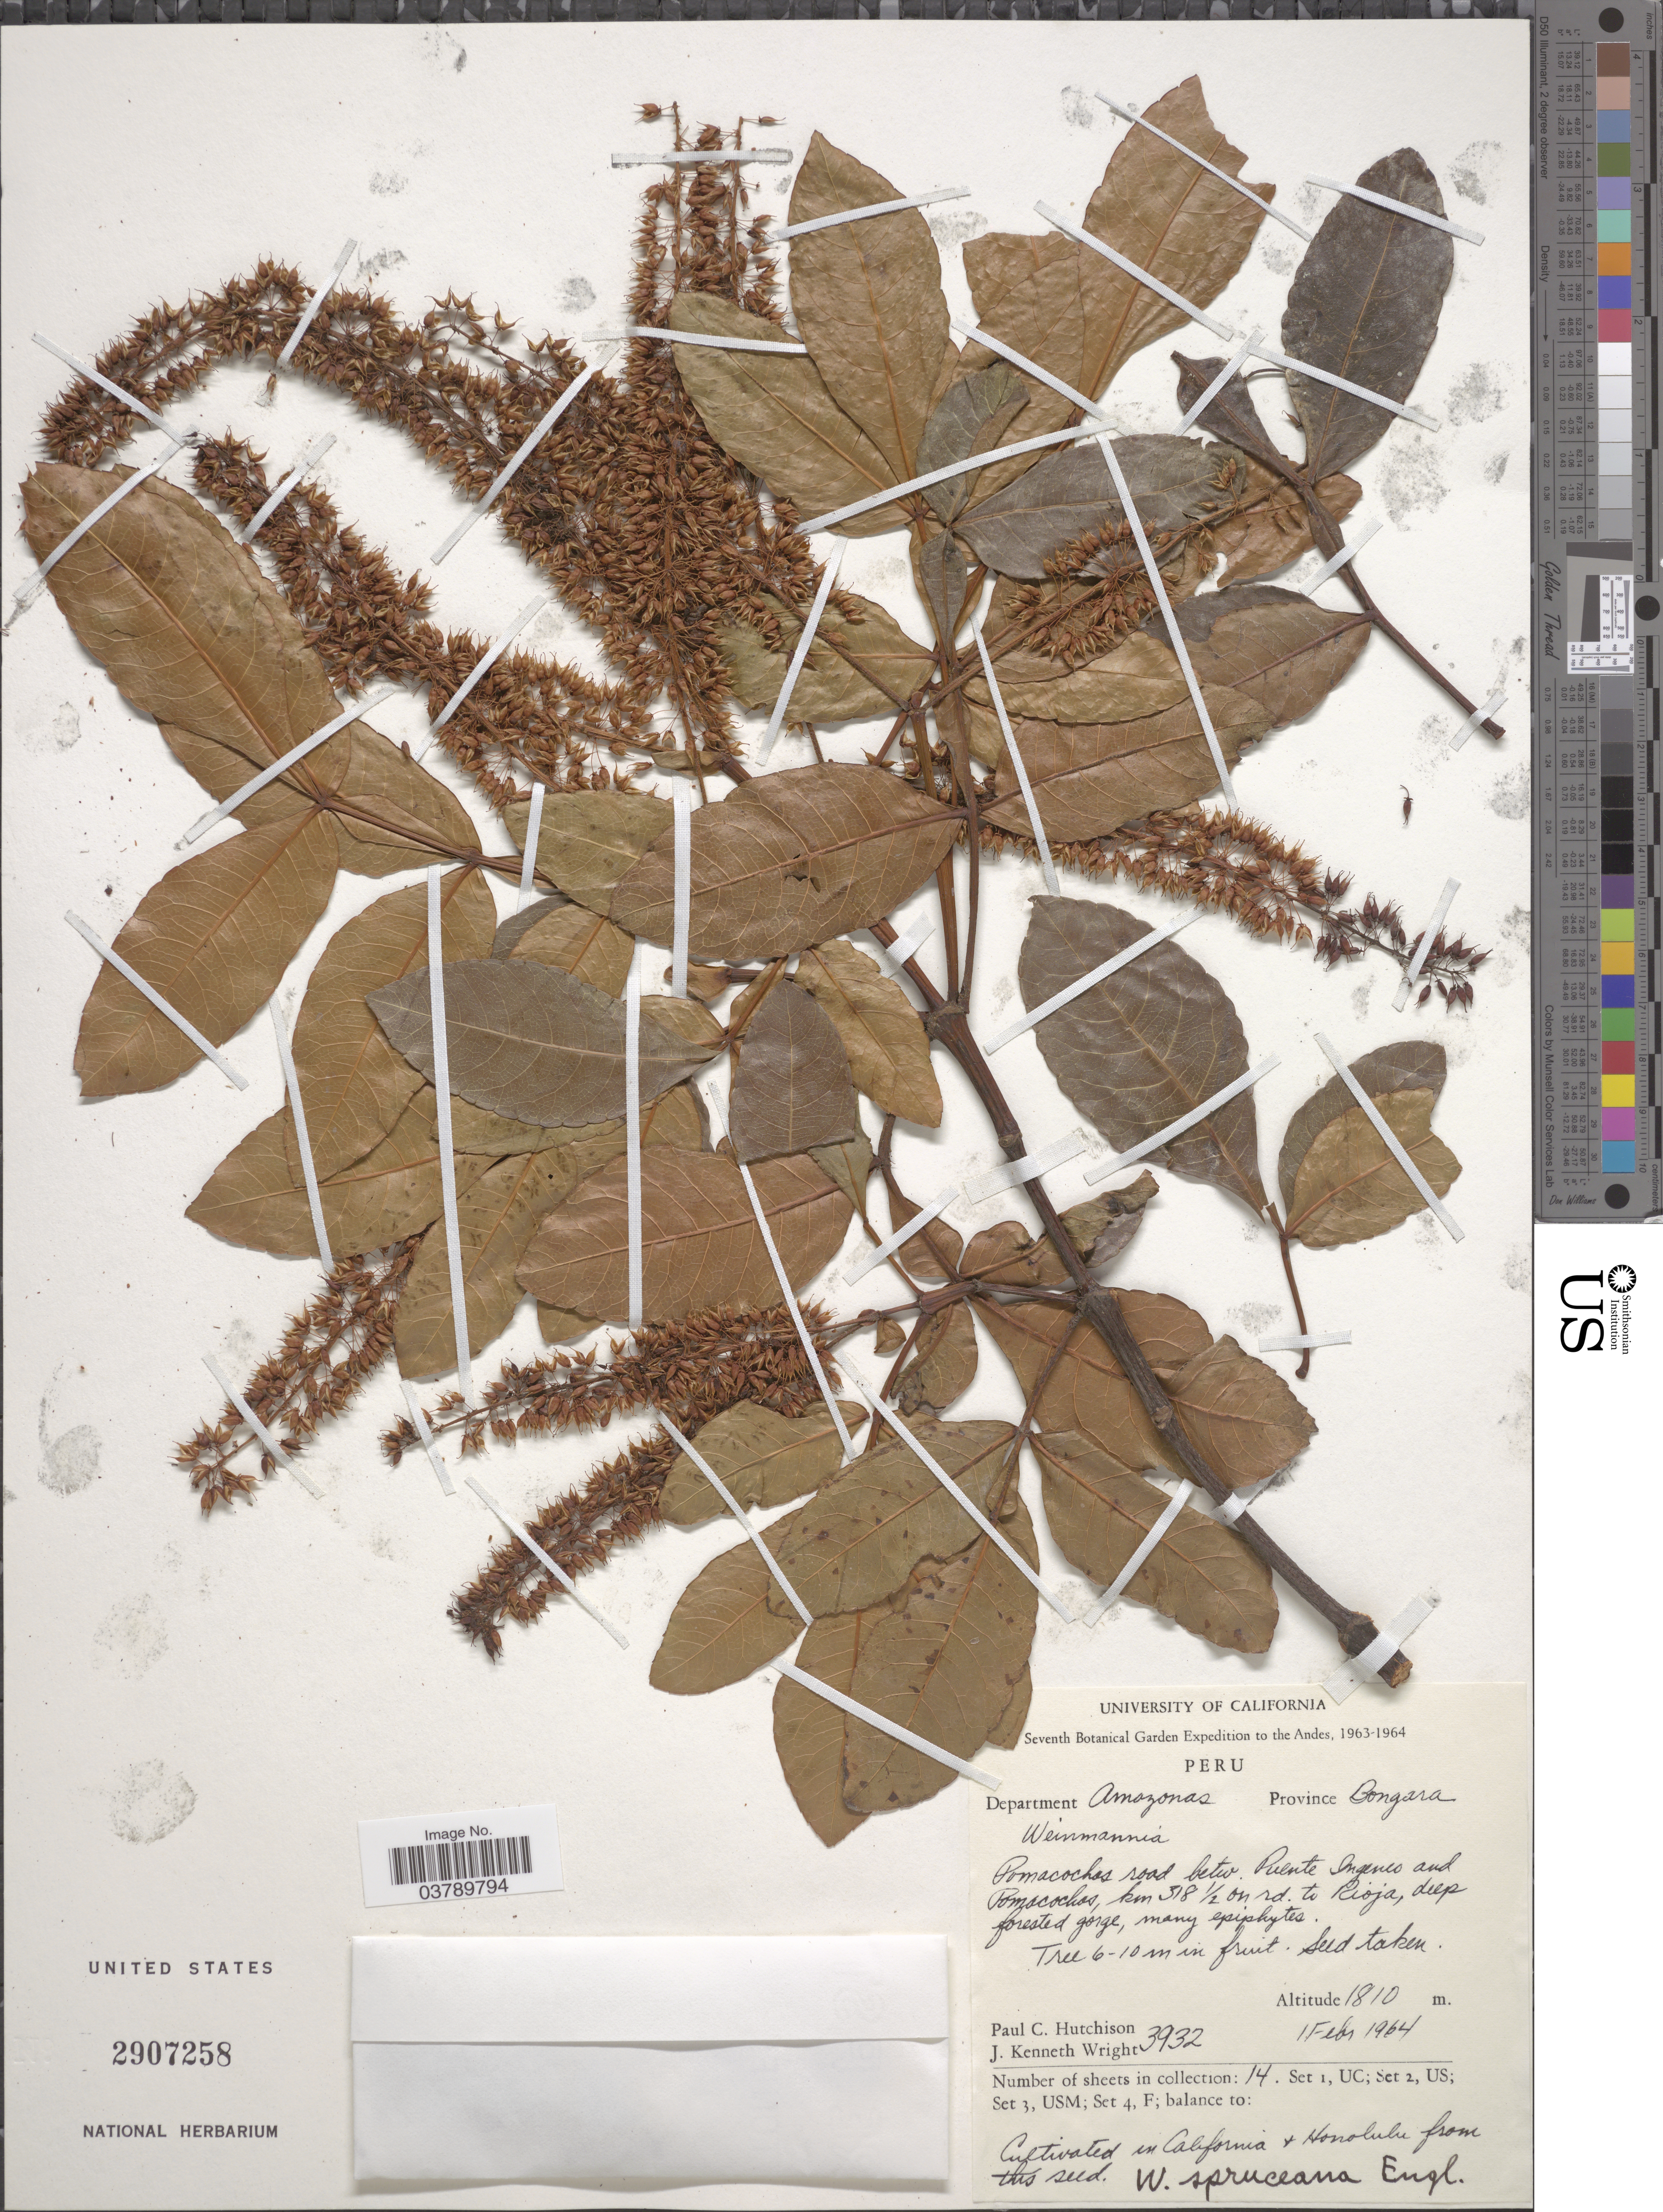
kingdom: Plantae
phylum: Tracheophyta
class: Magnoliopsida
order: Oxalidales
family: Cunoniaceae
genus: Weinmannia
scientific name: Weinmannia spruceana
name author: Engl.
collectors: P. C. Hutchison & J. K. Wright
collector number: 3932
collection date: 1964-02-01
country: Peru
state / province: Amazonas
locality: Andes. Department Amazonas. Province Bongara. Pomacochas road betw. Puente Ingeneo* and Pomacocha, km 318½ on rd. to Rioja.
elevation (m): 1810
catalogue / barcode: US 2907258